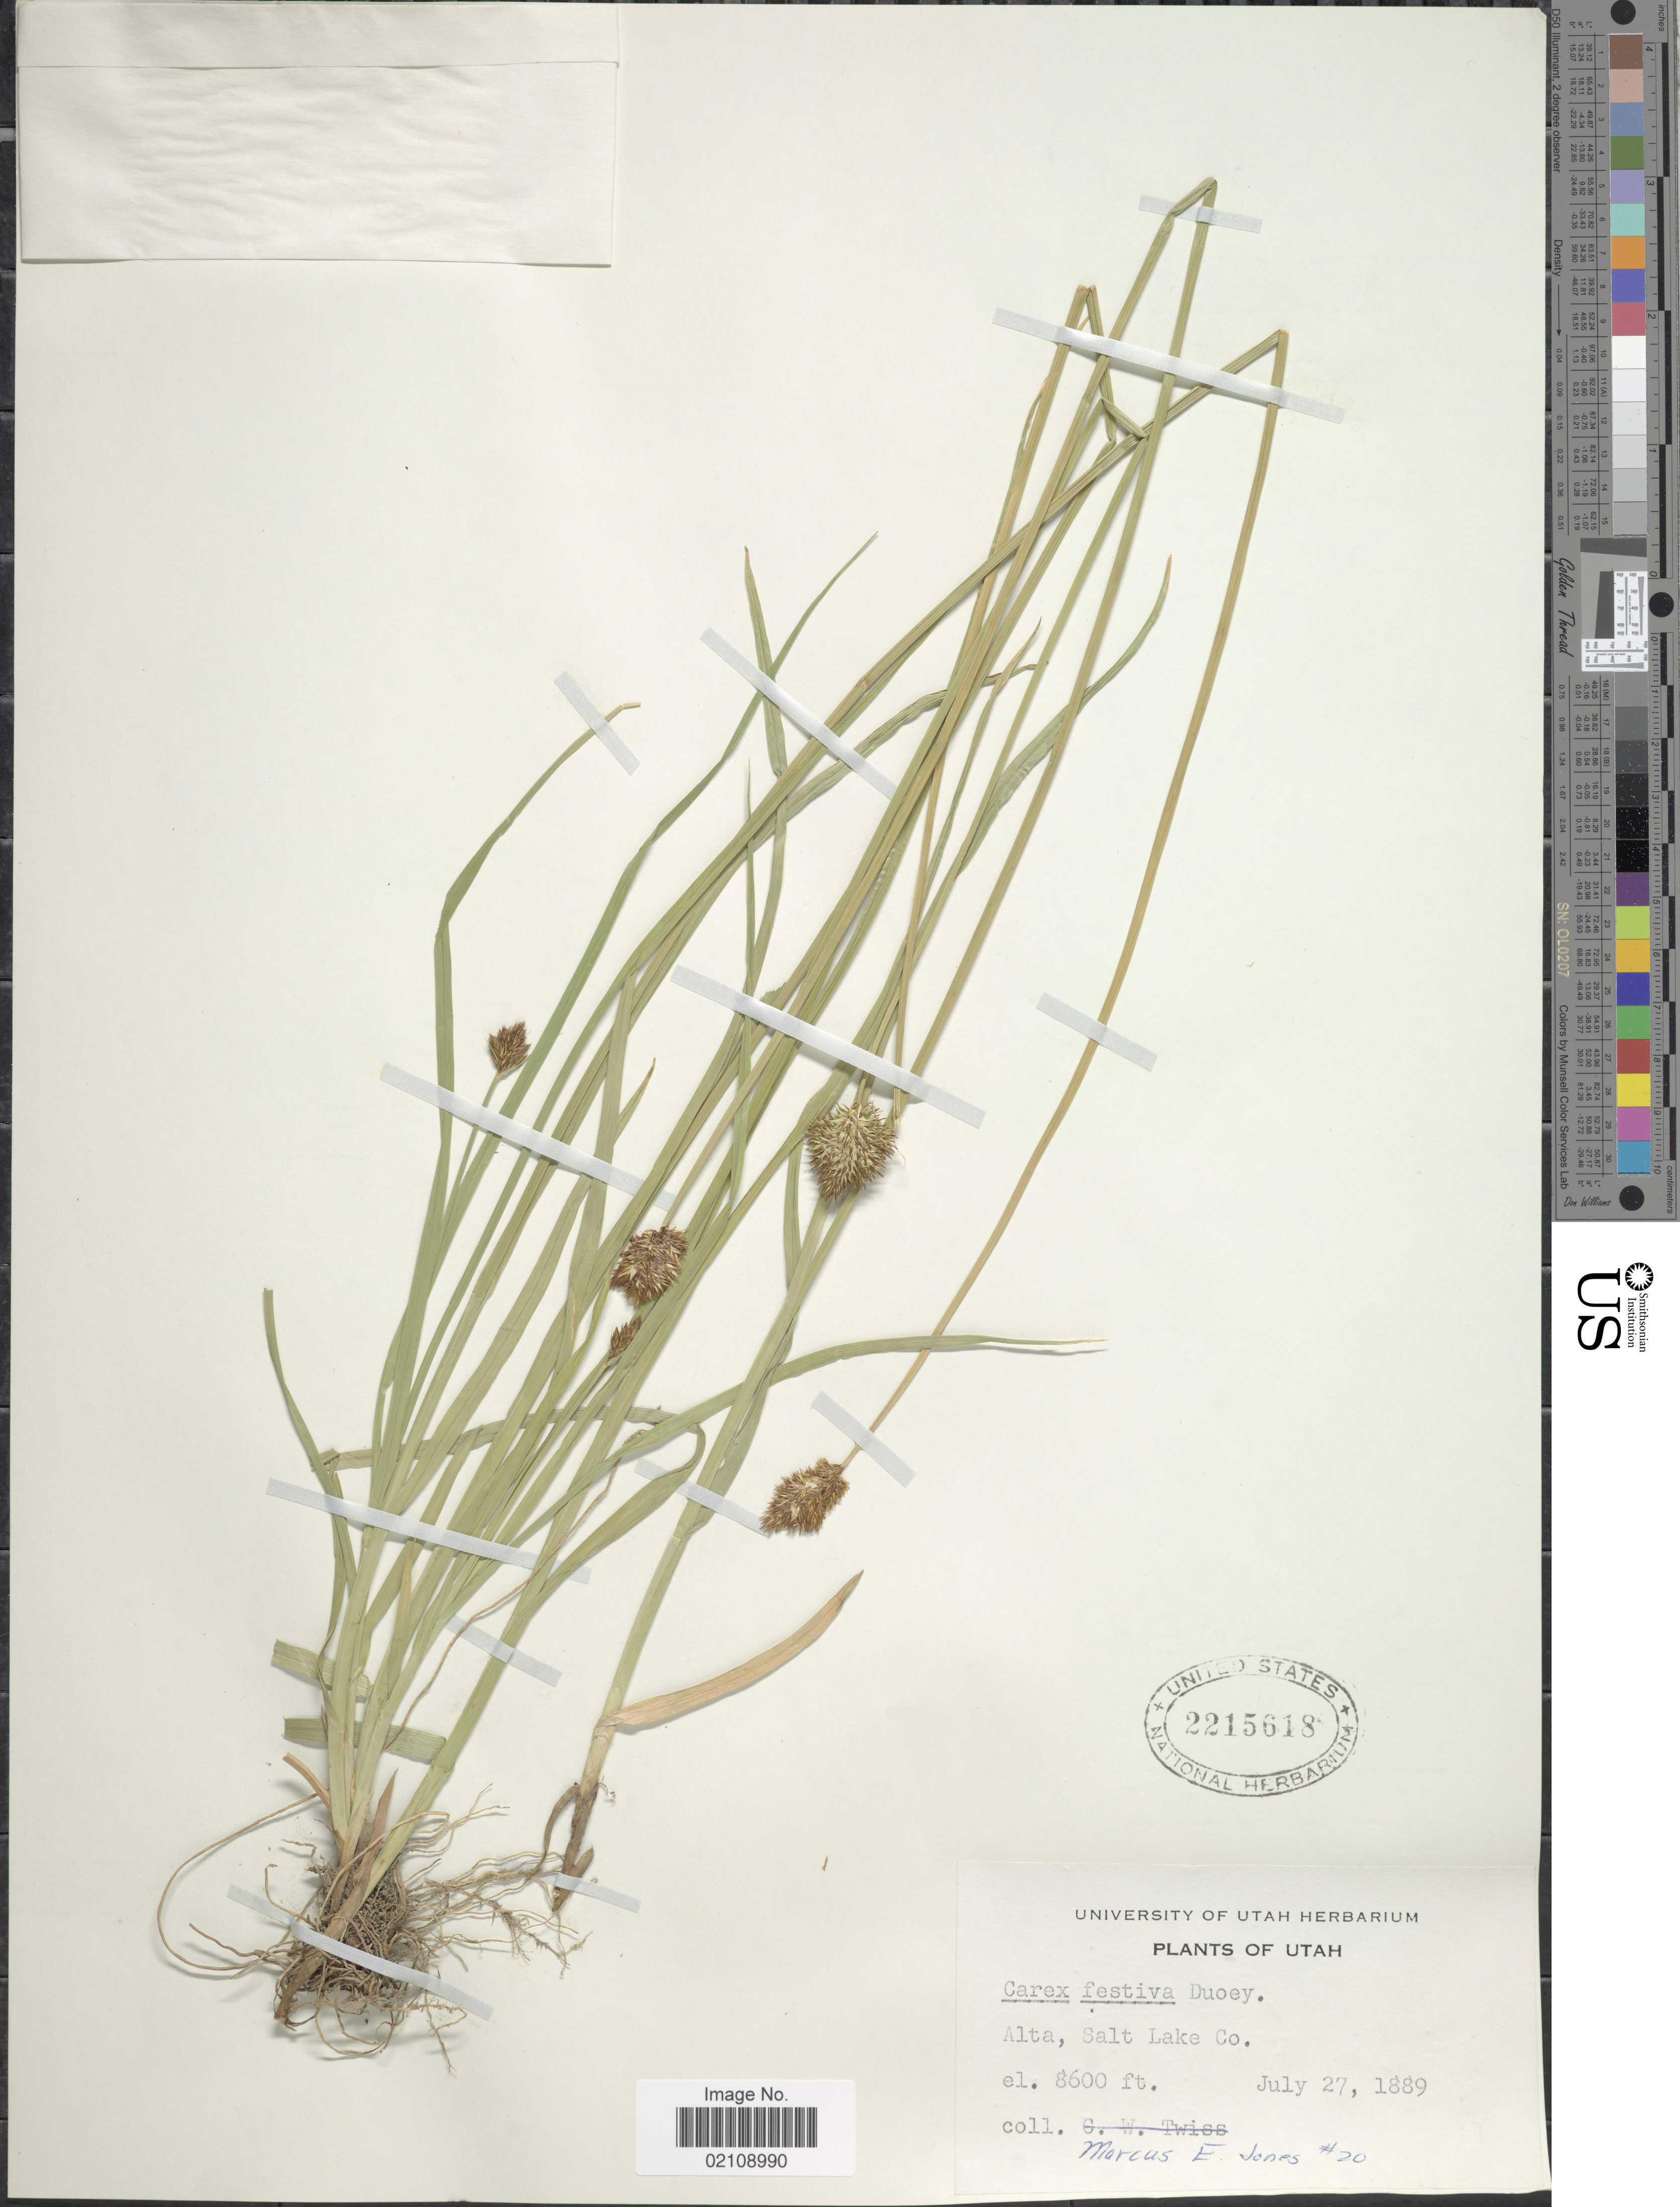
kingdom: Plantae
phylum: Tracheophyta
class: Liliopsida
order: Poales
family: Cyperaceae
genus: Carex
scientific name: Carex microptera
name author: Mack.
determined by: Hipp, A. L.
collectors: M. E. Jones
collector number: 20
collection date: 1889-07-27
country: United States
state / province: Utah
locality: Alta, Salt Lake Co.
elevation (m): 2621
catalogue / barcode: US 2215618